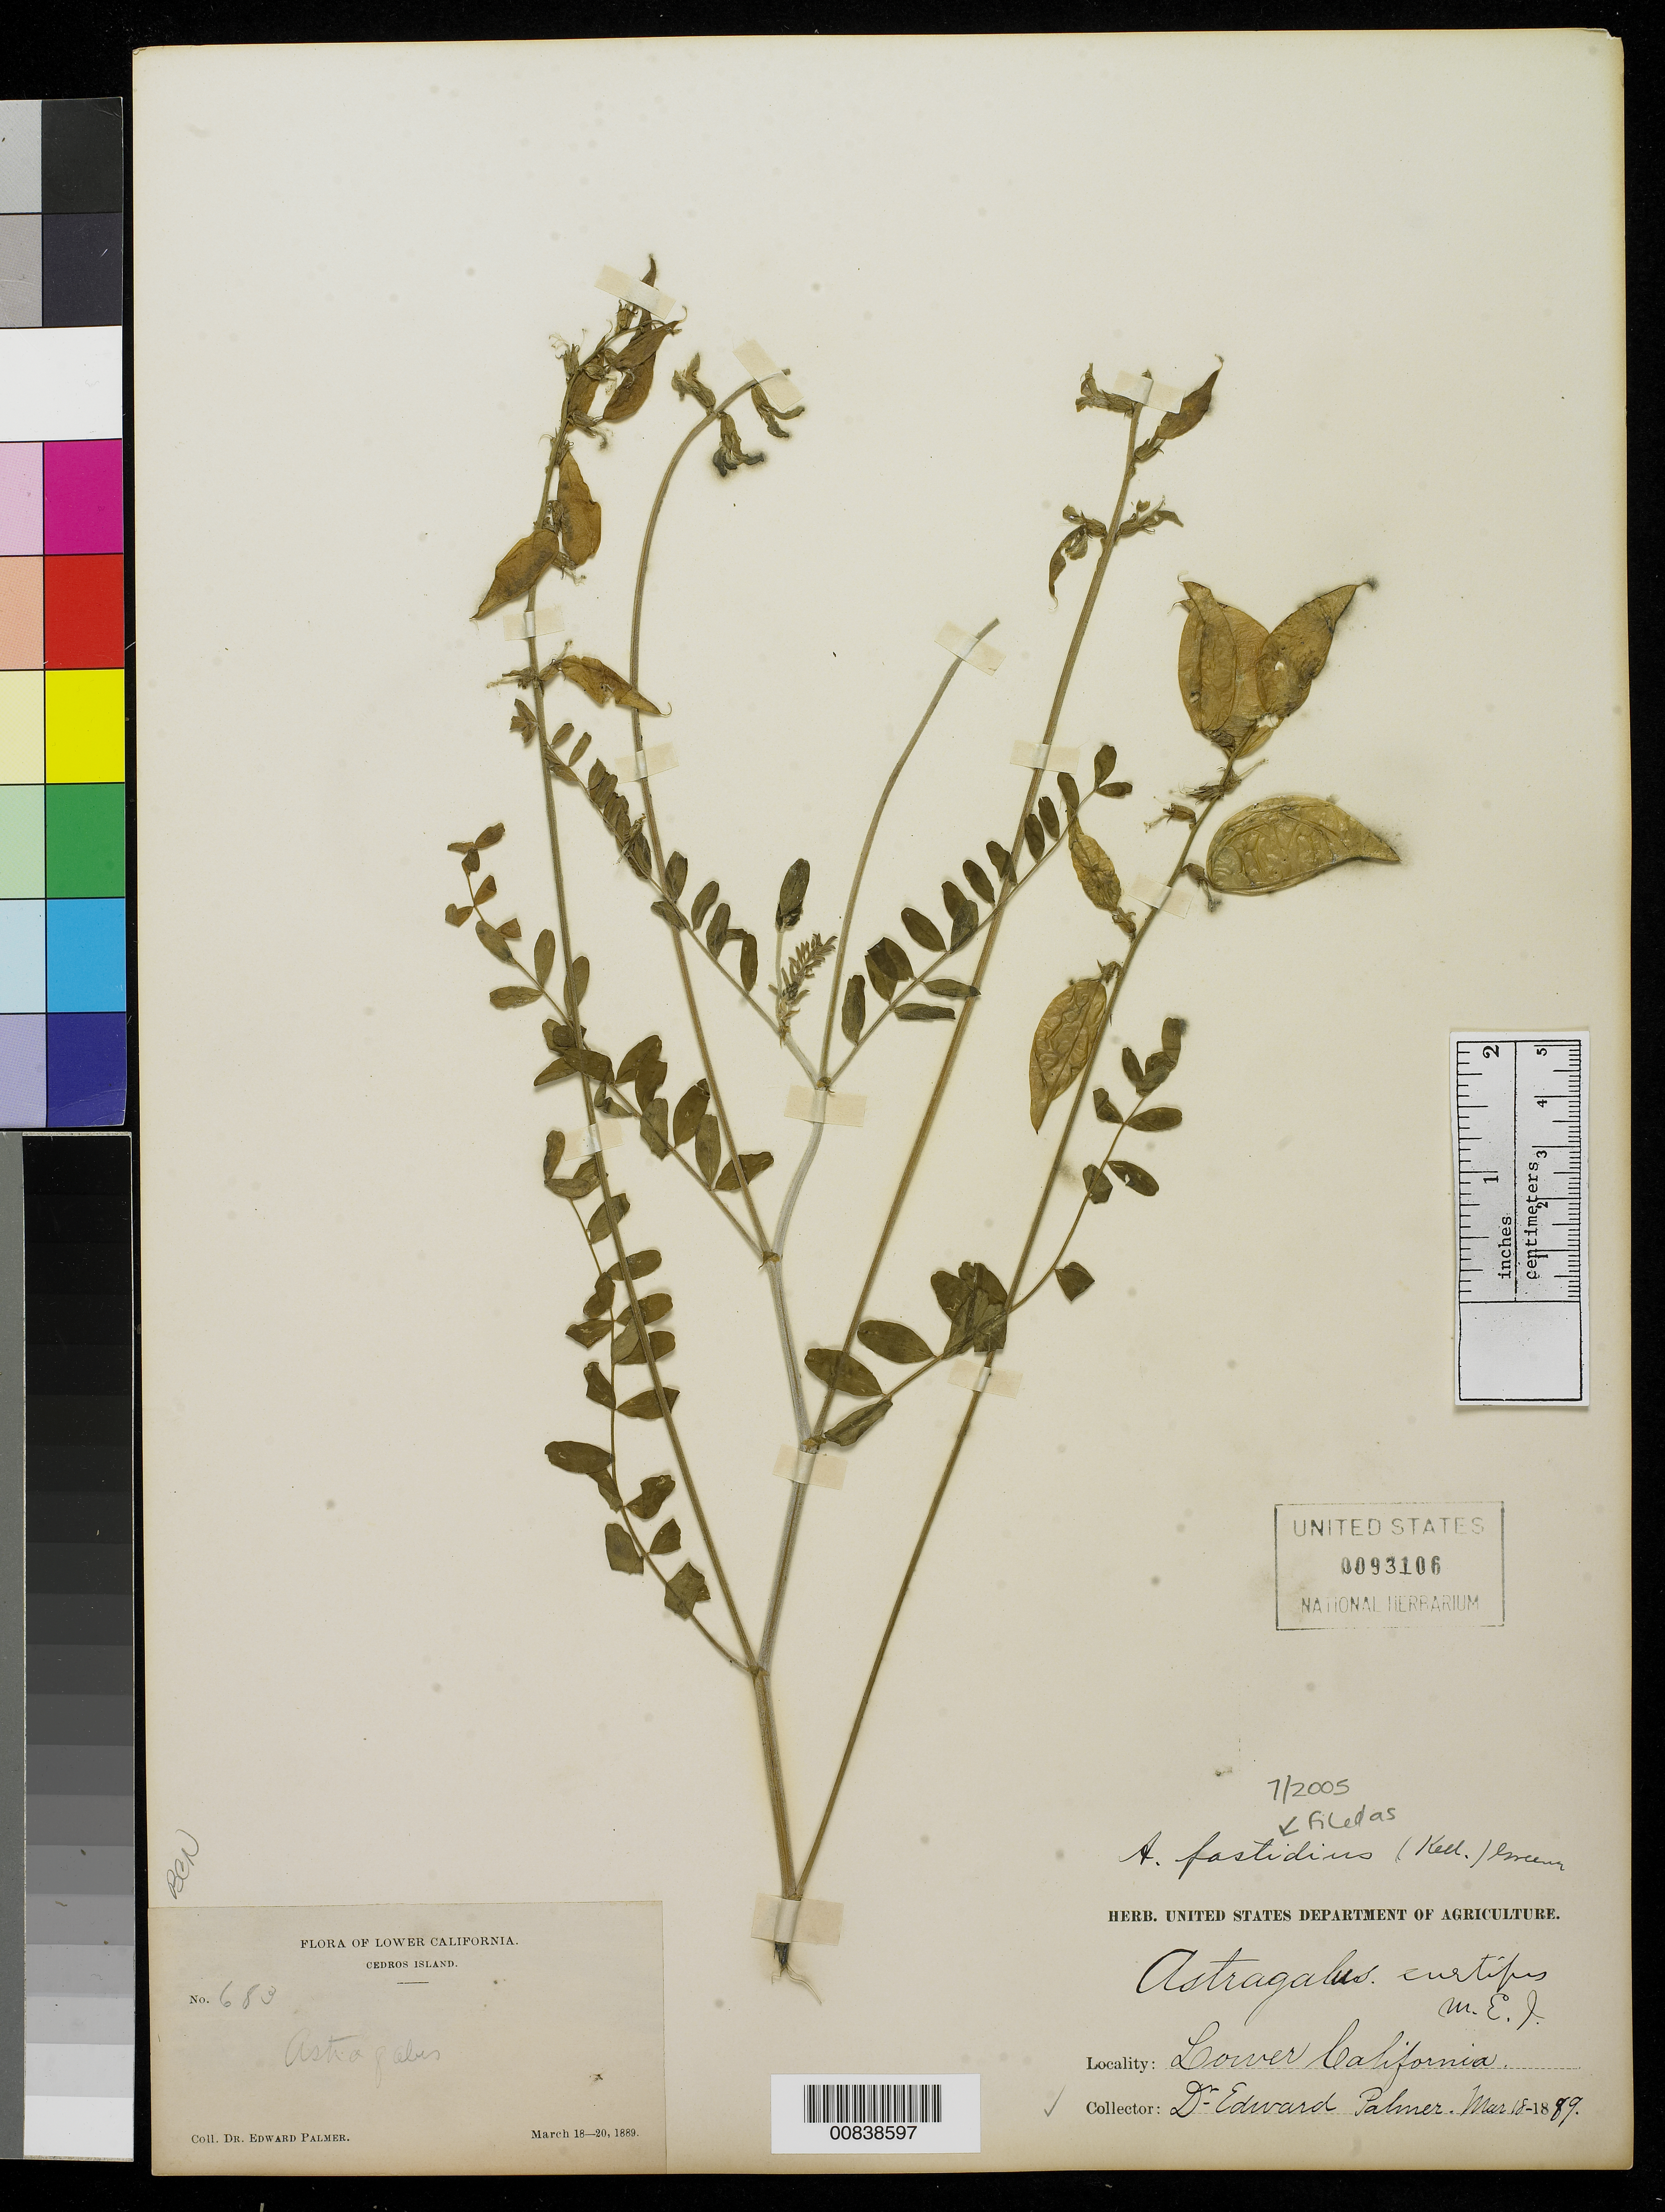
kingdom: Plantae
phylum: Tracheophyta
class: Magnoliopsida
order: Fabales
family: Fabaceae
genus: Astragalus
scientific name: Astragalus fastidiosus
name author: Greene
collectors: E. Palmer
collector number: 683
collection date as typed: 18 Mar 1889 to 20 Mar 1889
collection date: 1889-03-18/1889-03-20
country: Mexico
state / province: Baja California Norte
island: Cedros I.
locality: Cedros Island, Baja California.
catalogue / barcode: US 93106